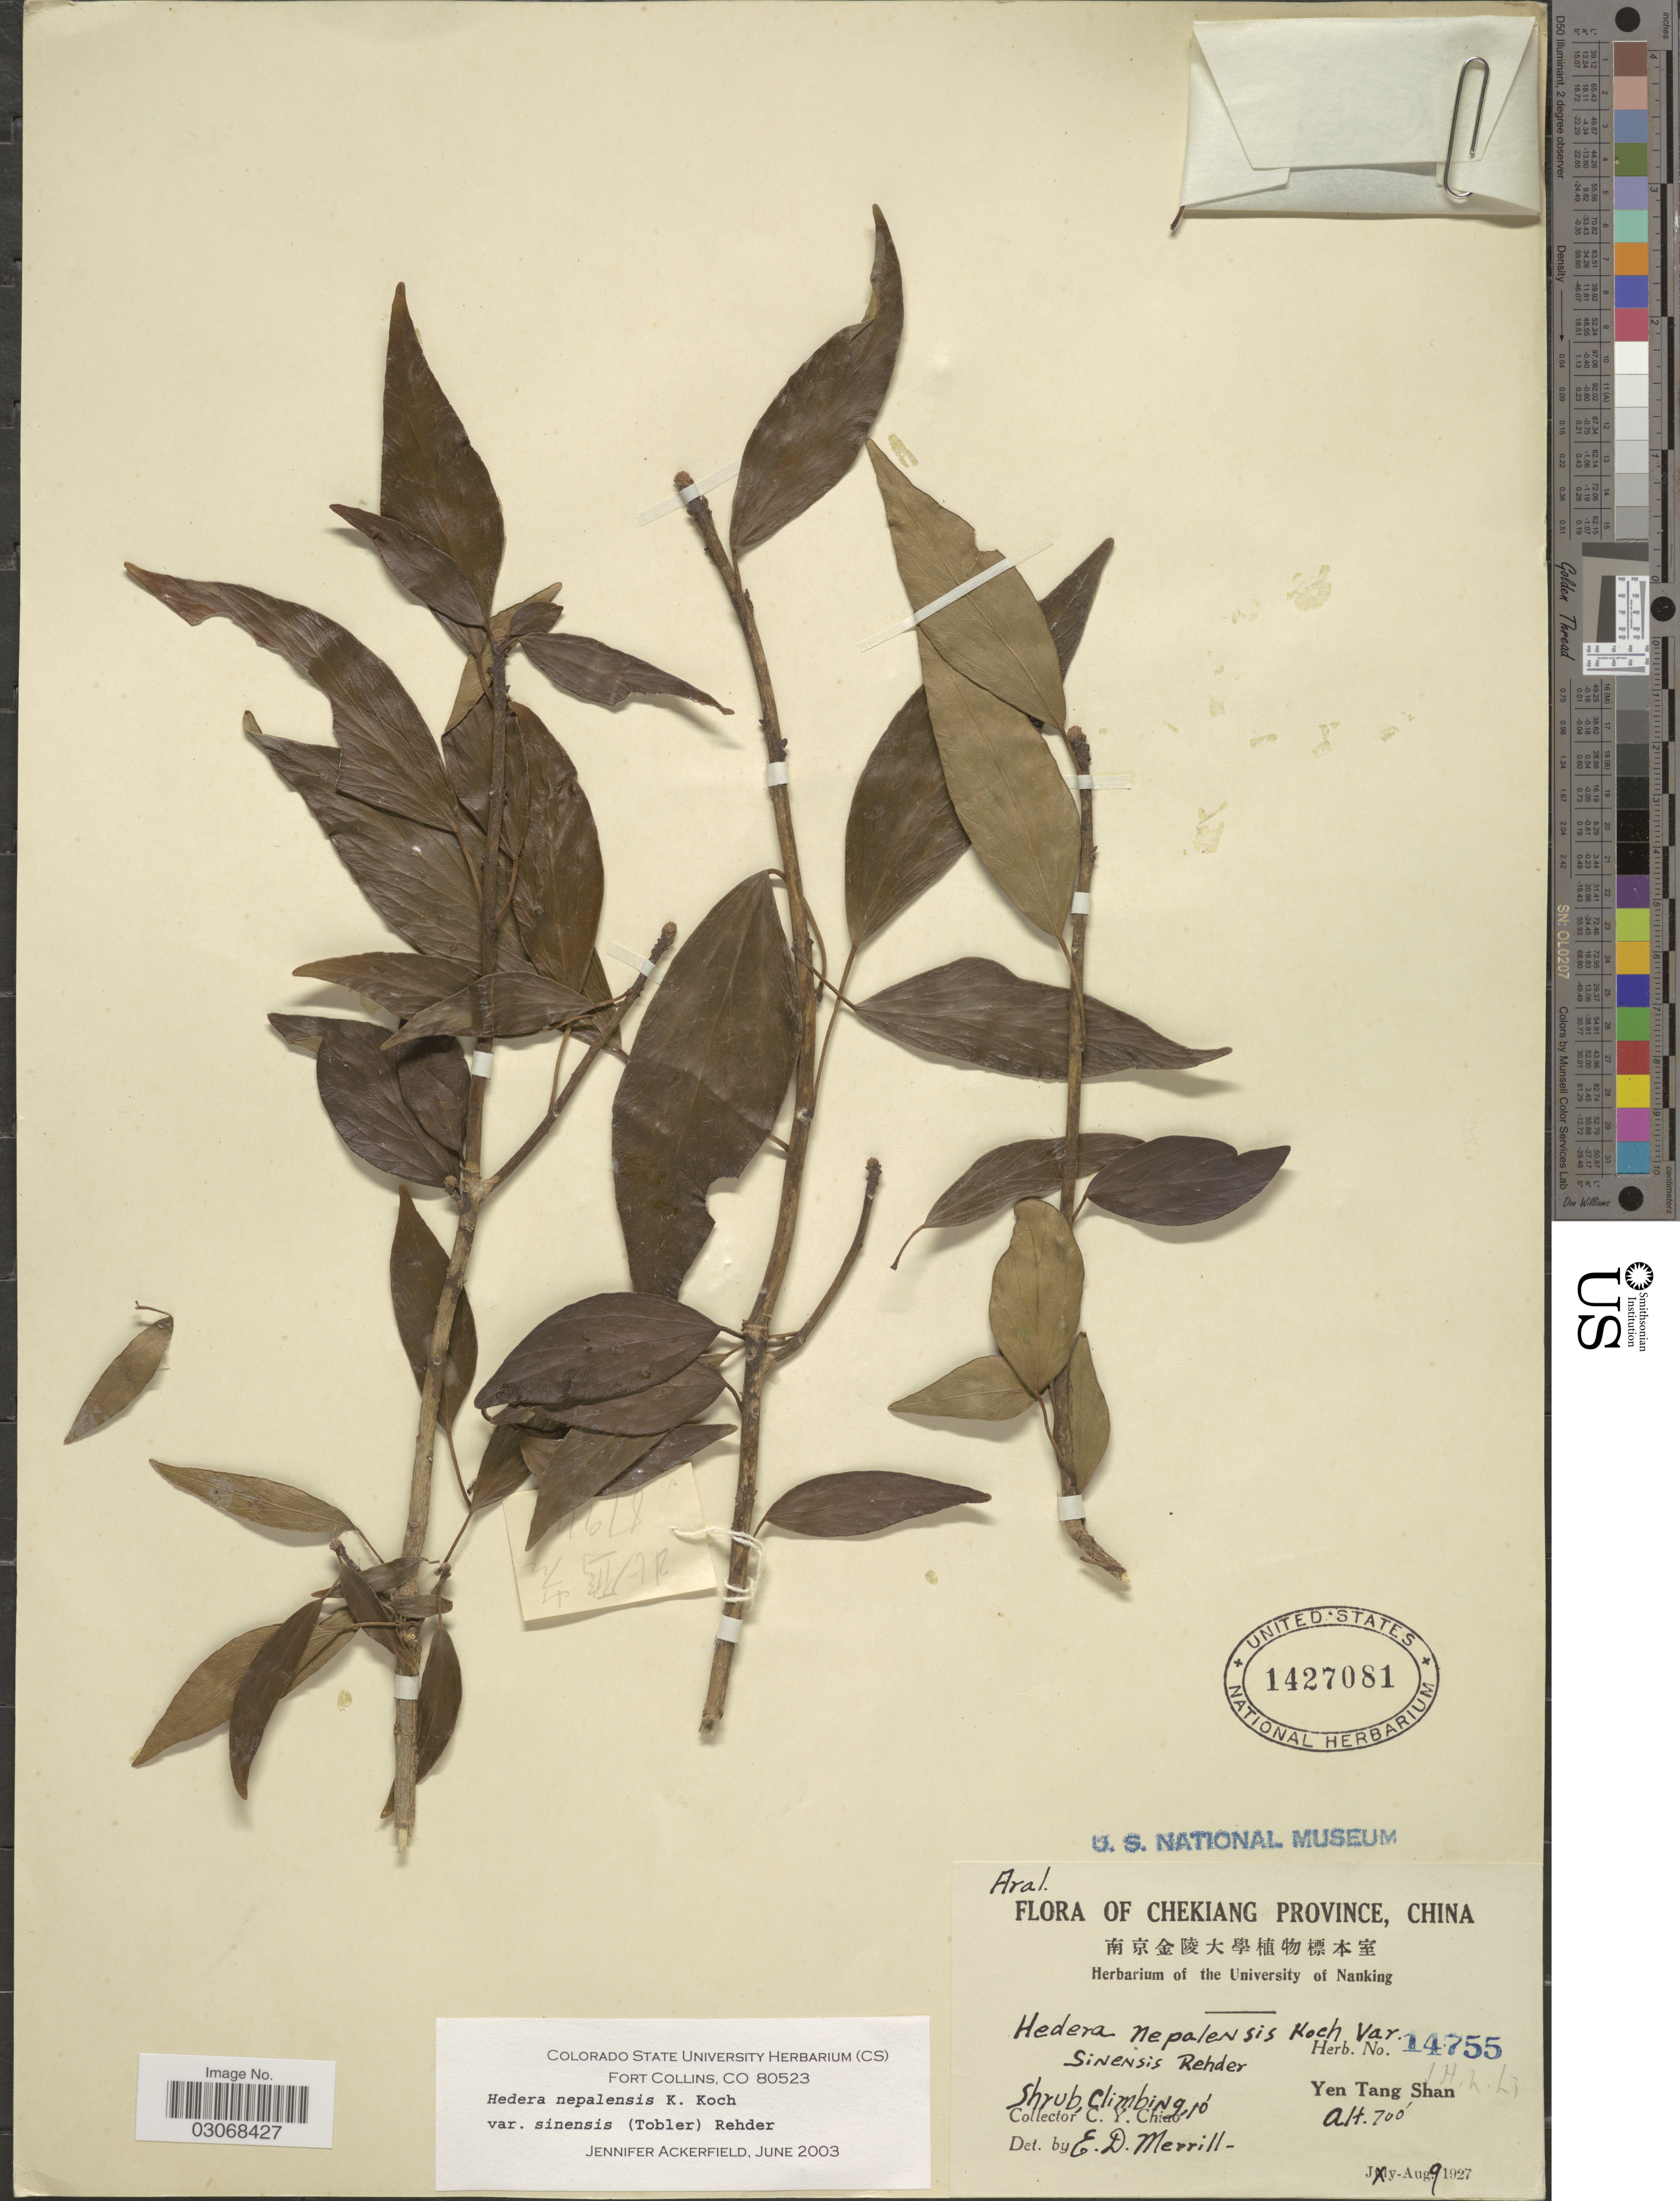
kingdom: Plantae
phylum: Tracheophyta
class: Magnoliopsida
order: Apiales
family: Araliaceae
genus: Hedera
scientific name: Hedera nepalensis var. sinensis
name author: (Tobler) Rehder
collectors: C. Y. Chiao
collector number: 14755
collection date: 1927-08-09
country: China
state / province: Zhejiang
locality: Chekiang Province, Yen Tang Shan.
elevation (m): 213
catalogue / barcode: US 1427081